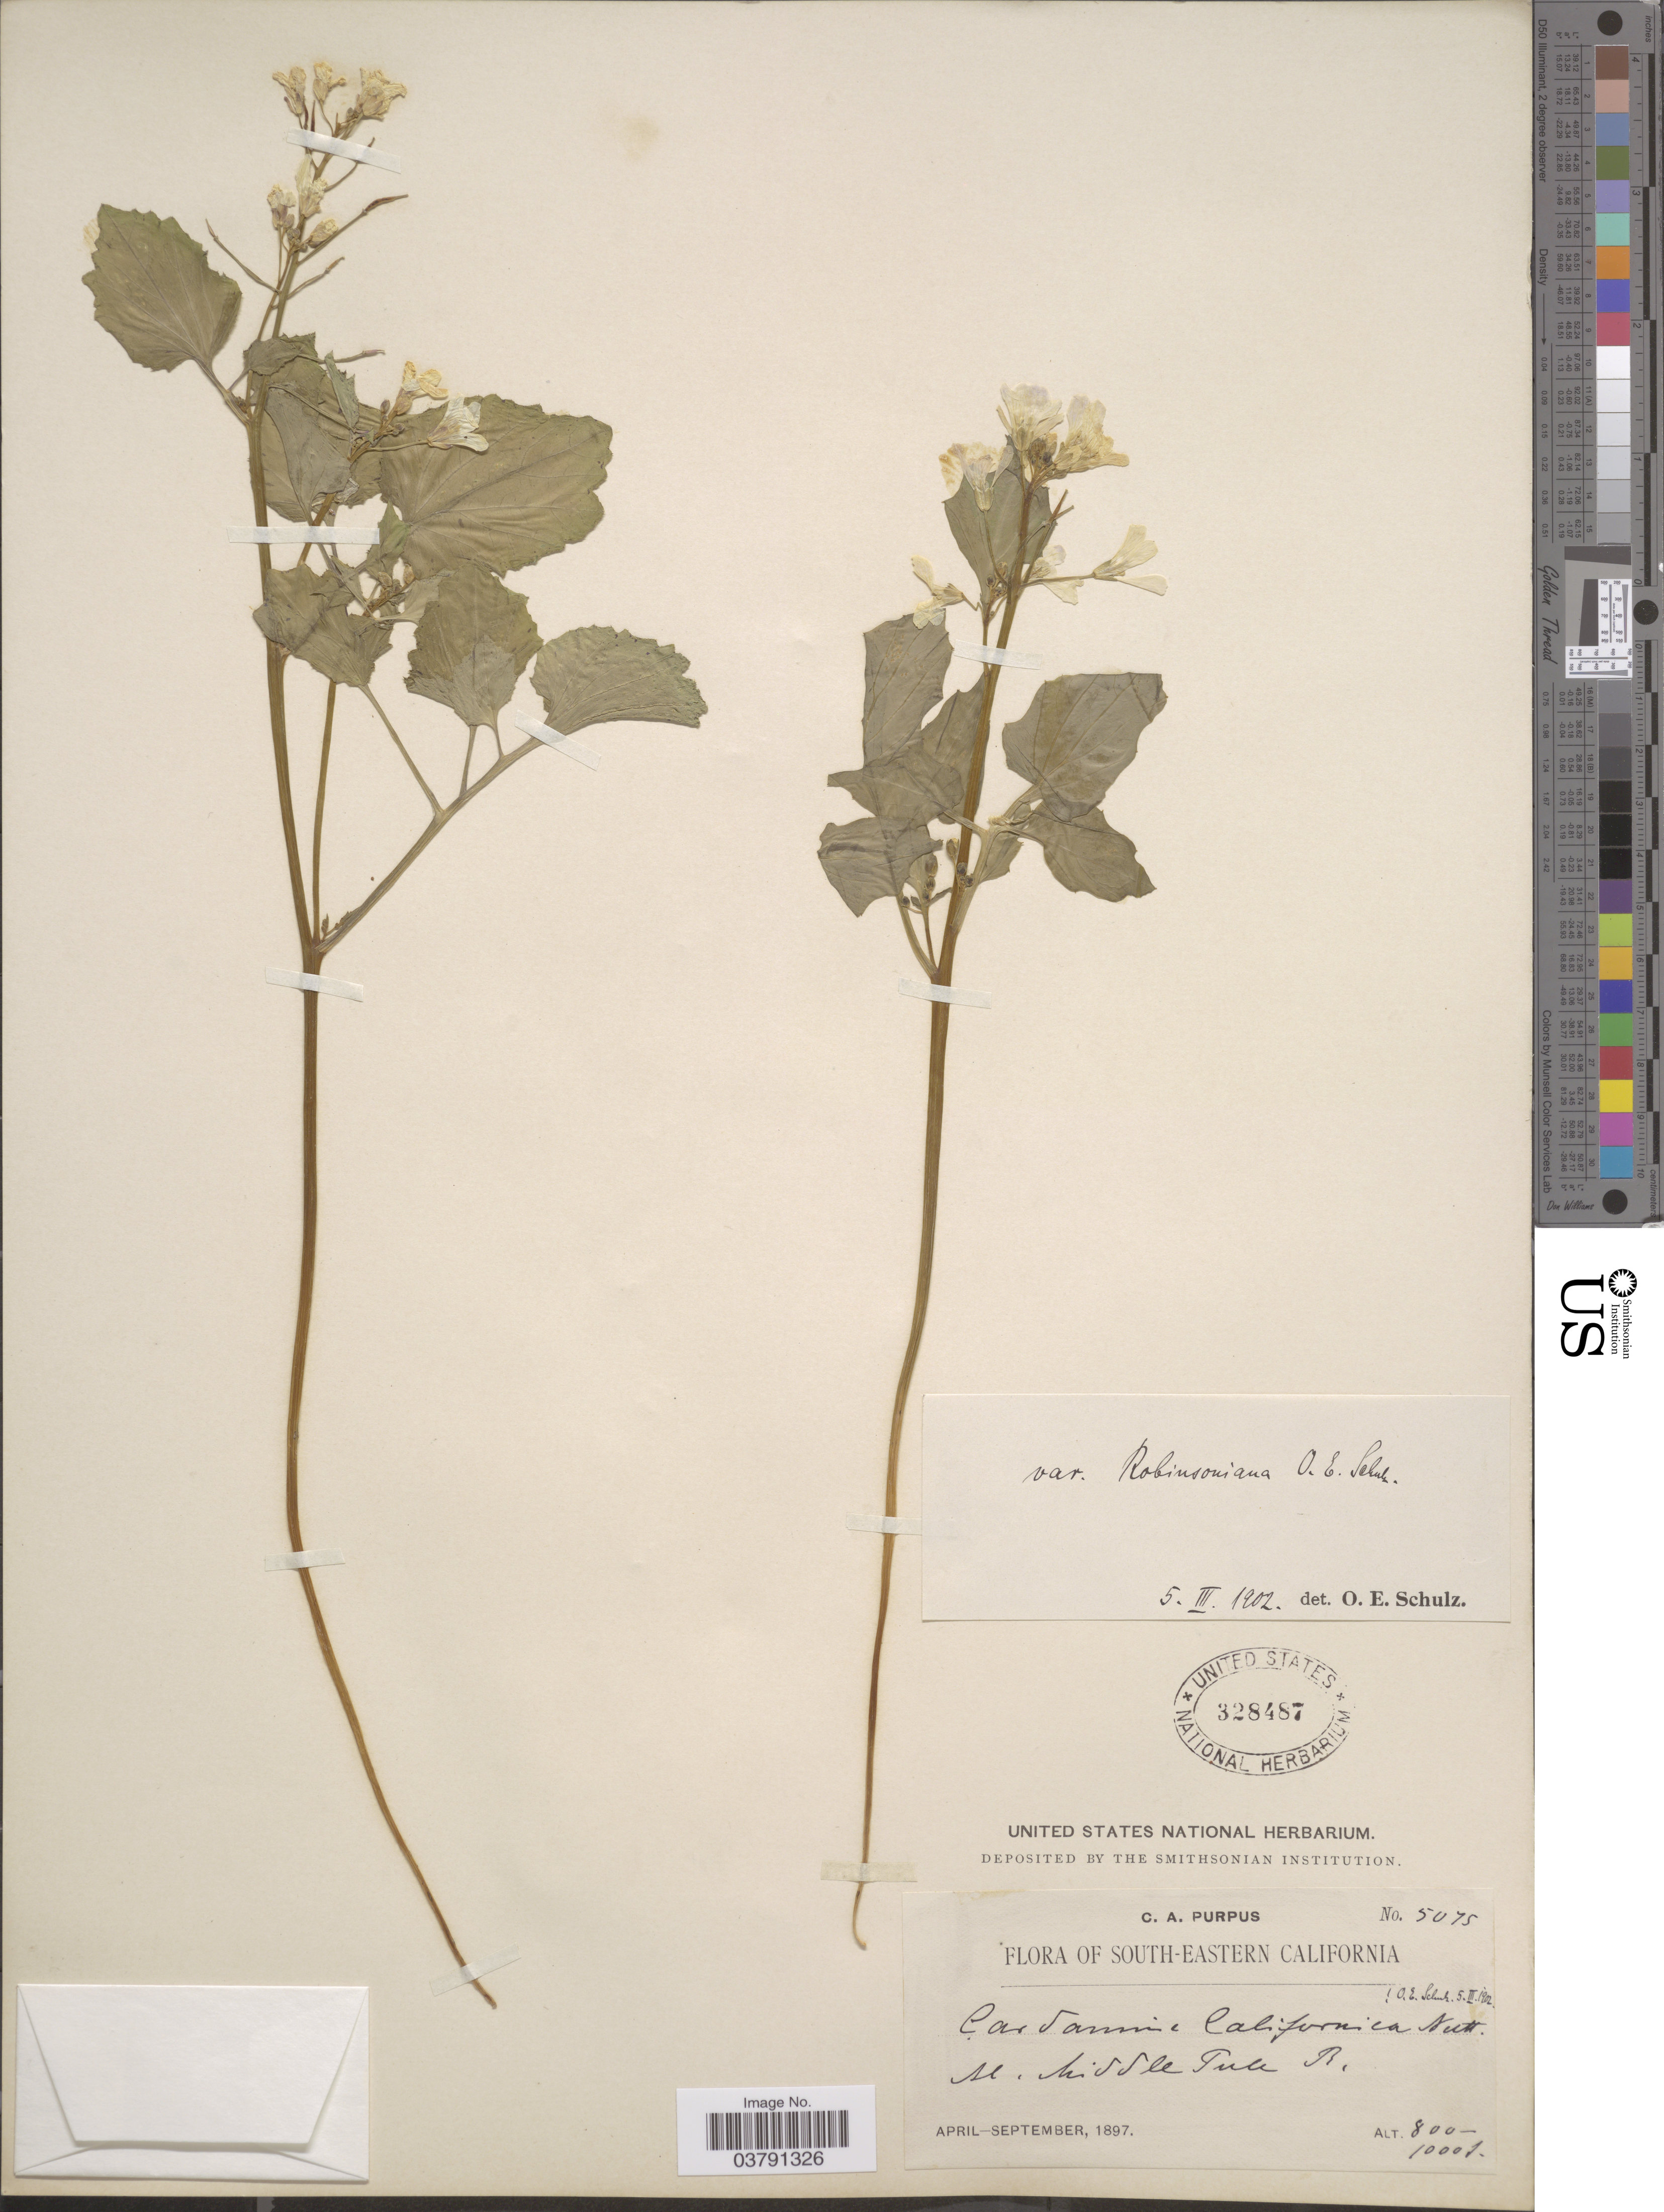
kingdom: Plantae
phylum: Tracheophyta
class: Magnoliopsida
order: Brassicales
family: Brassicaceae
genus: Dentaria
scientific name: Dentaria californica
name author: Nutt.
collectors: C. A. Purpus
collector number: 5075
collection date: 1897-04/1897-09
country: United States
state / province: California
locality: South-Eastern California.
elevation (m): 244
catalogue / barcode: US 328487